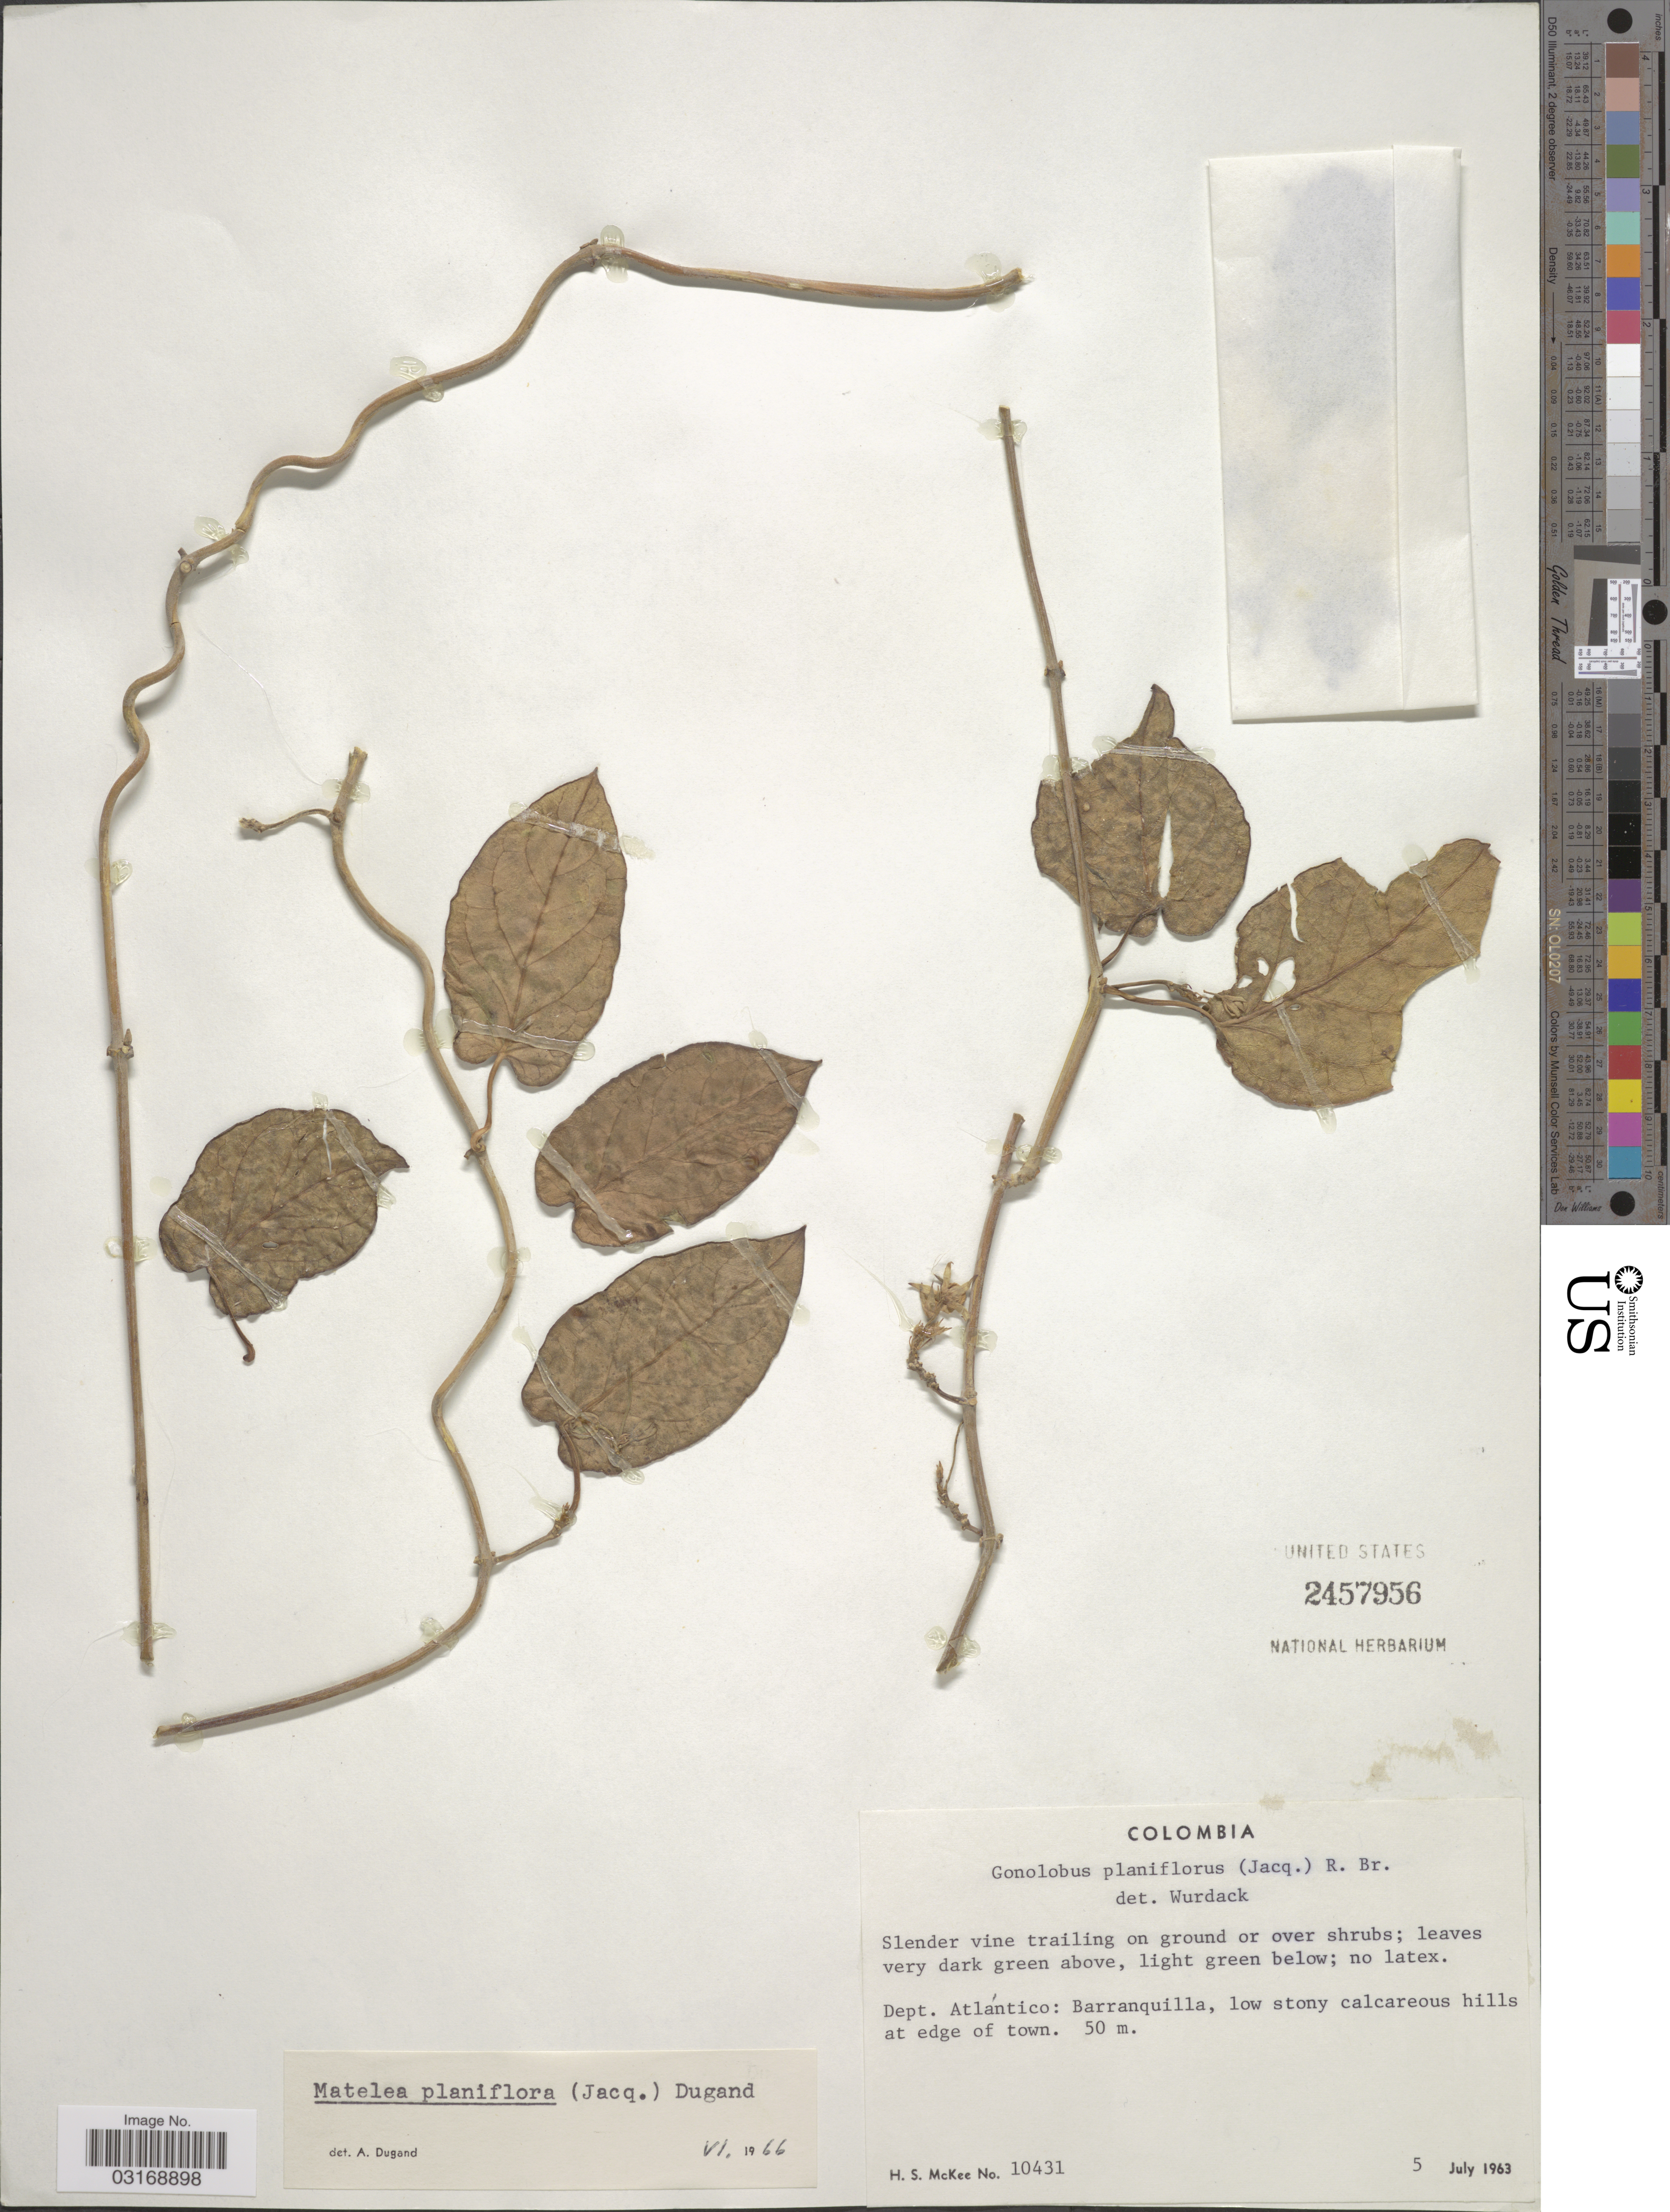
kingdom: Plantae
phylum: Tracheophyta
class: Magnoliopsida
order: Gentianales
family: Apocynaceae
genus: Matelea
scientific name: Matelea planiflora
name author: (Jacq.) Dugand G.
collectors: H. S. McKee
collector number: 10431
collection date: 1963-07-05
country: Colombia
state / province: Atlántico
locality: Dept. Atlántico: Barranquilla.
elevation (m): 50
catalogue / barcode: US 2457956